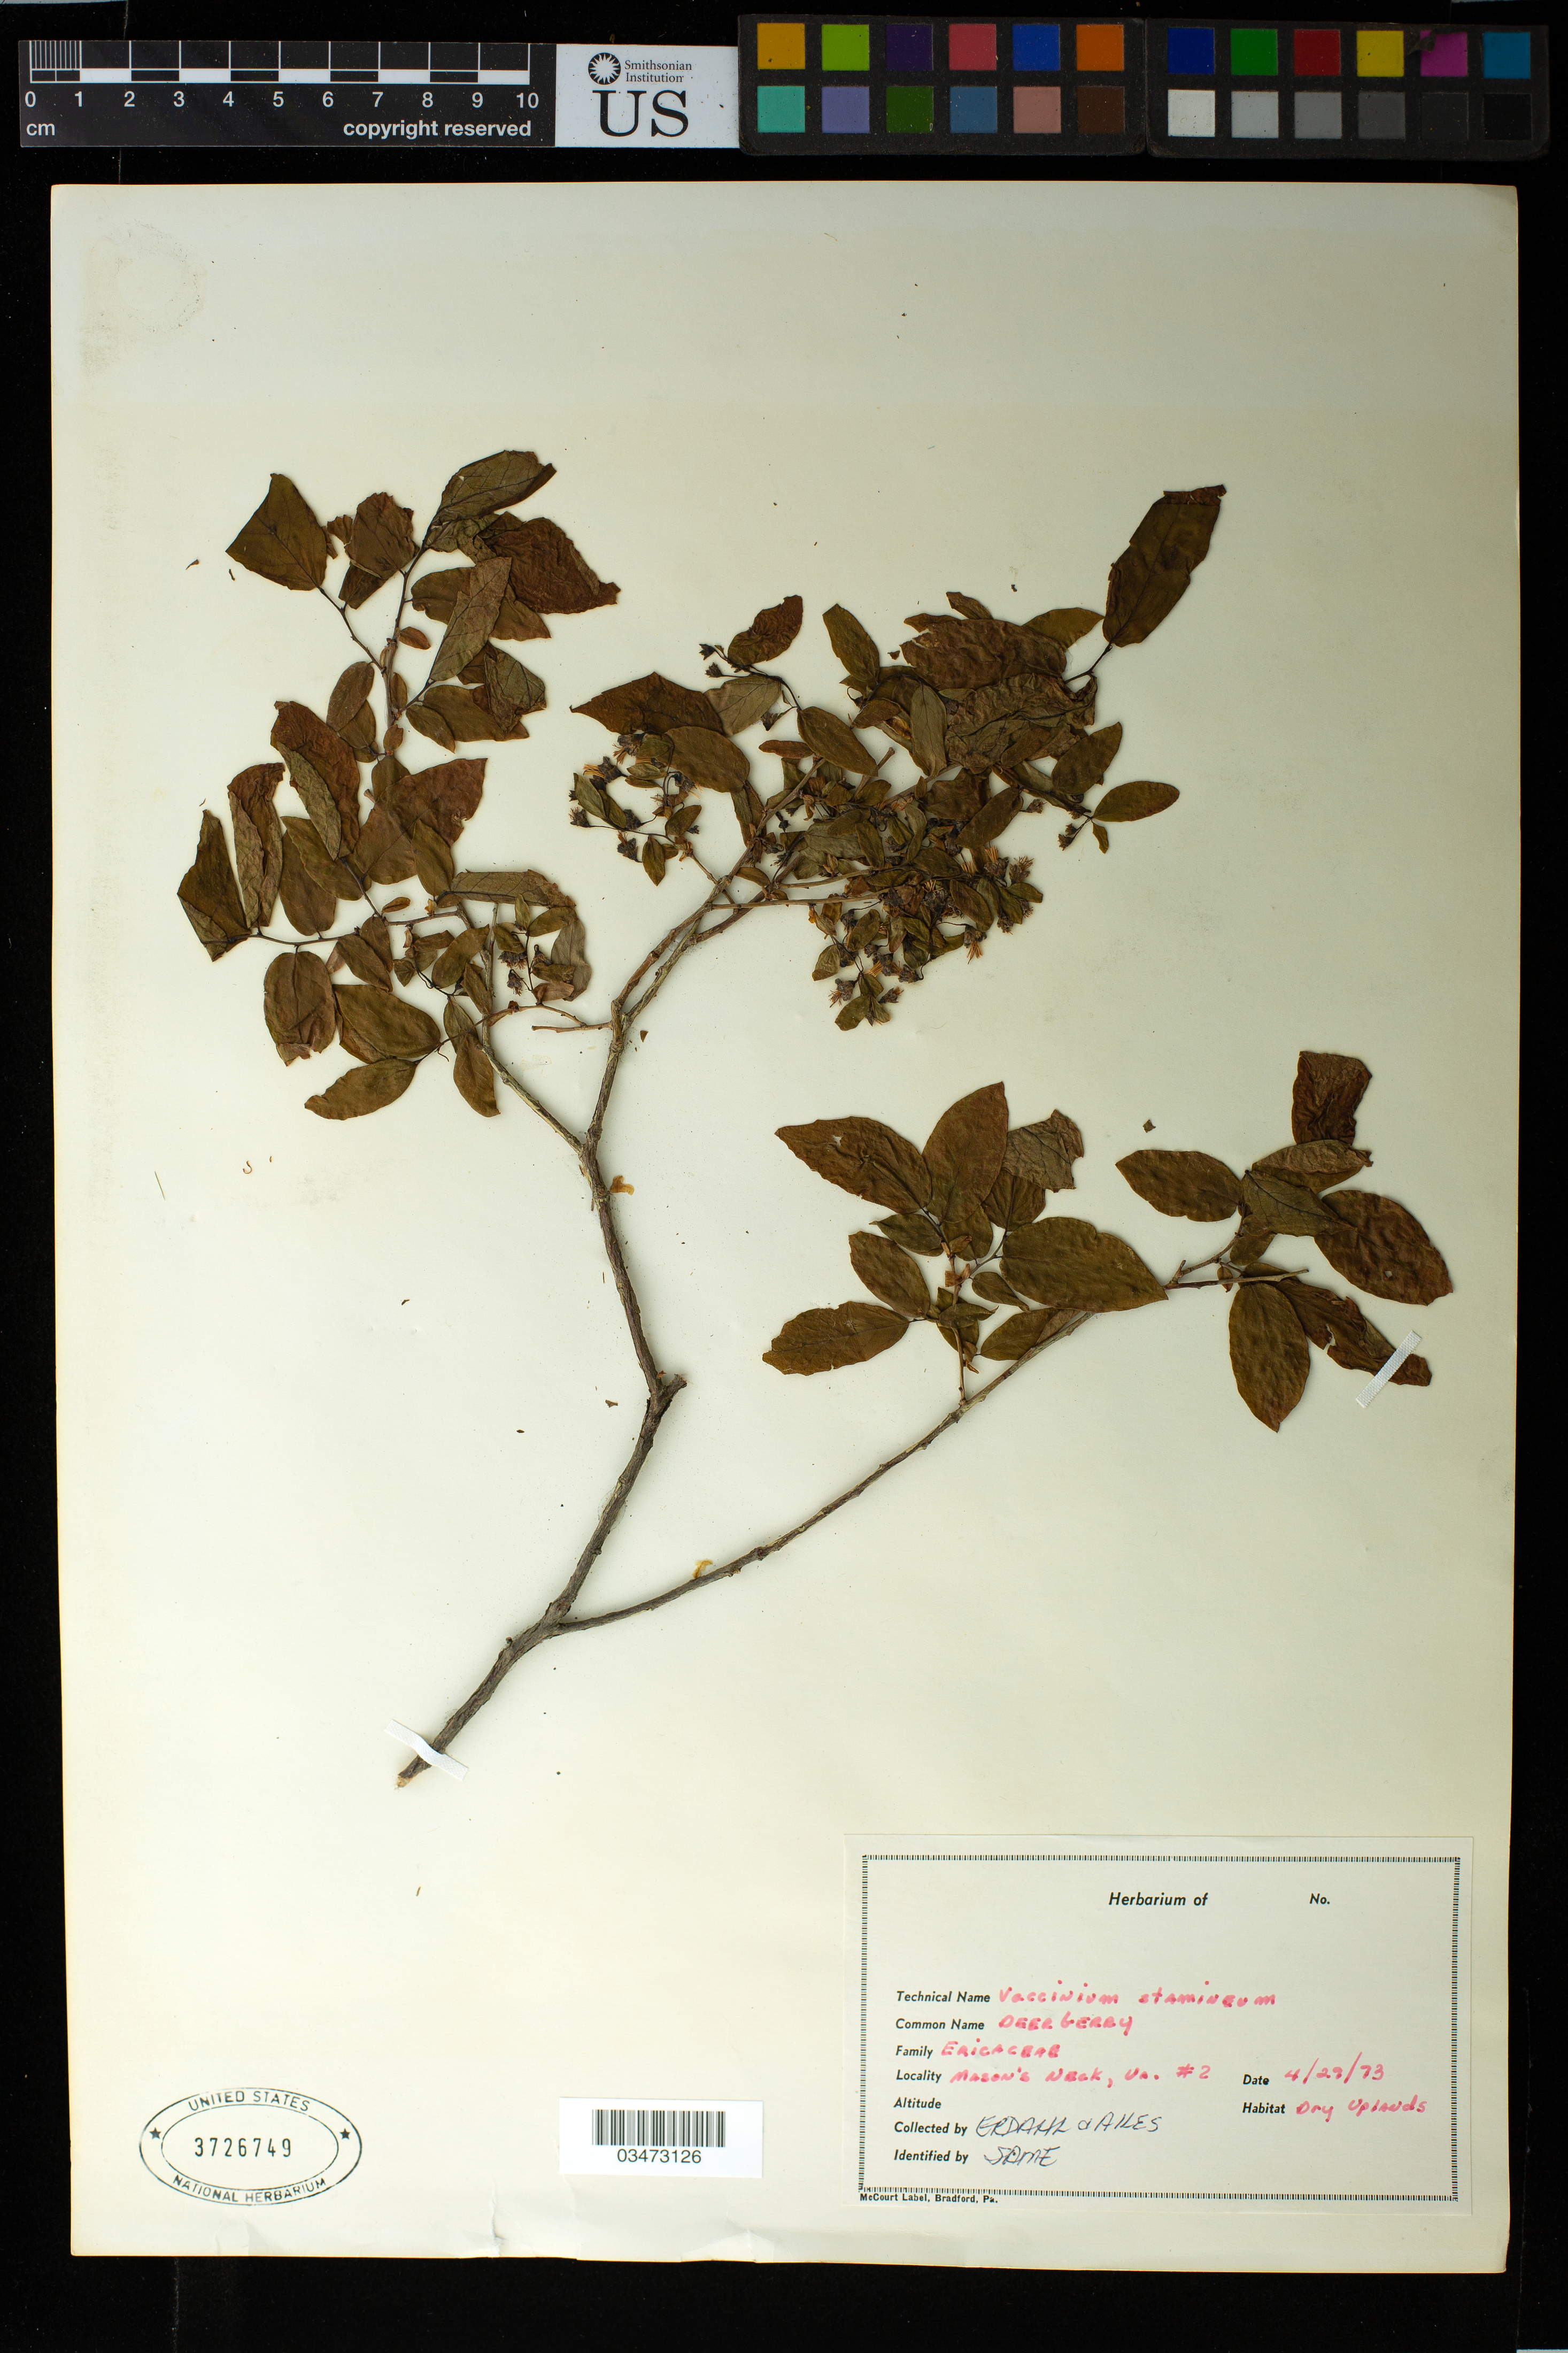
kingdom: Plantae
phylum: Tracheophyta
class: Magnoliopsida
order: Ericales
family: Ericaceae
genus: Vaccinium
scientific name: Vaccinium stamineum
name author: L.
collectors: E. Erdahl & J. Ailes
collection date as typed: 4/27/73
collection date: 1973-04-27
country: United States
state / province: Virginia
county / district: Fairfax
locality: Mason's Neck, Va. #2. Dry Uplands.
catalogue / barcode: US 3726749